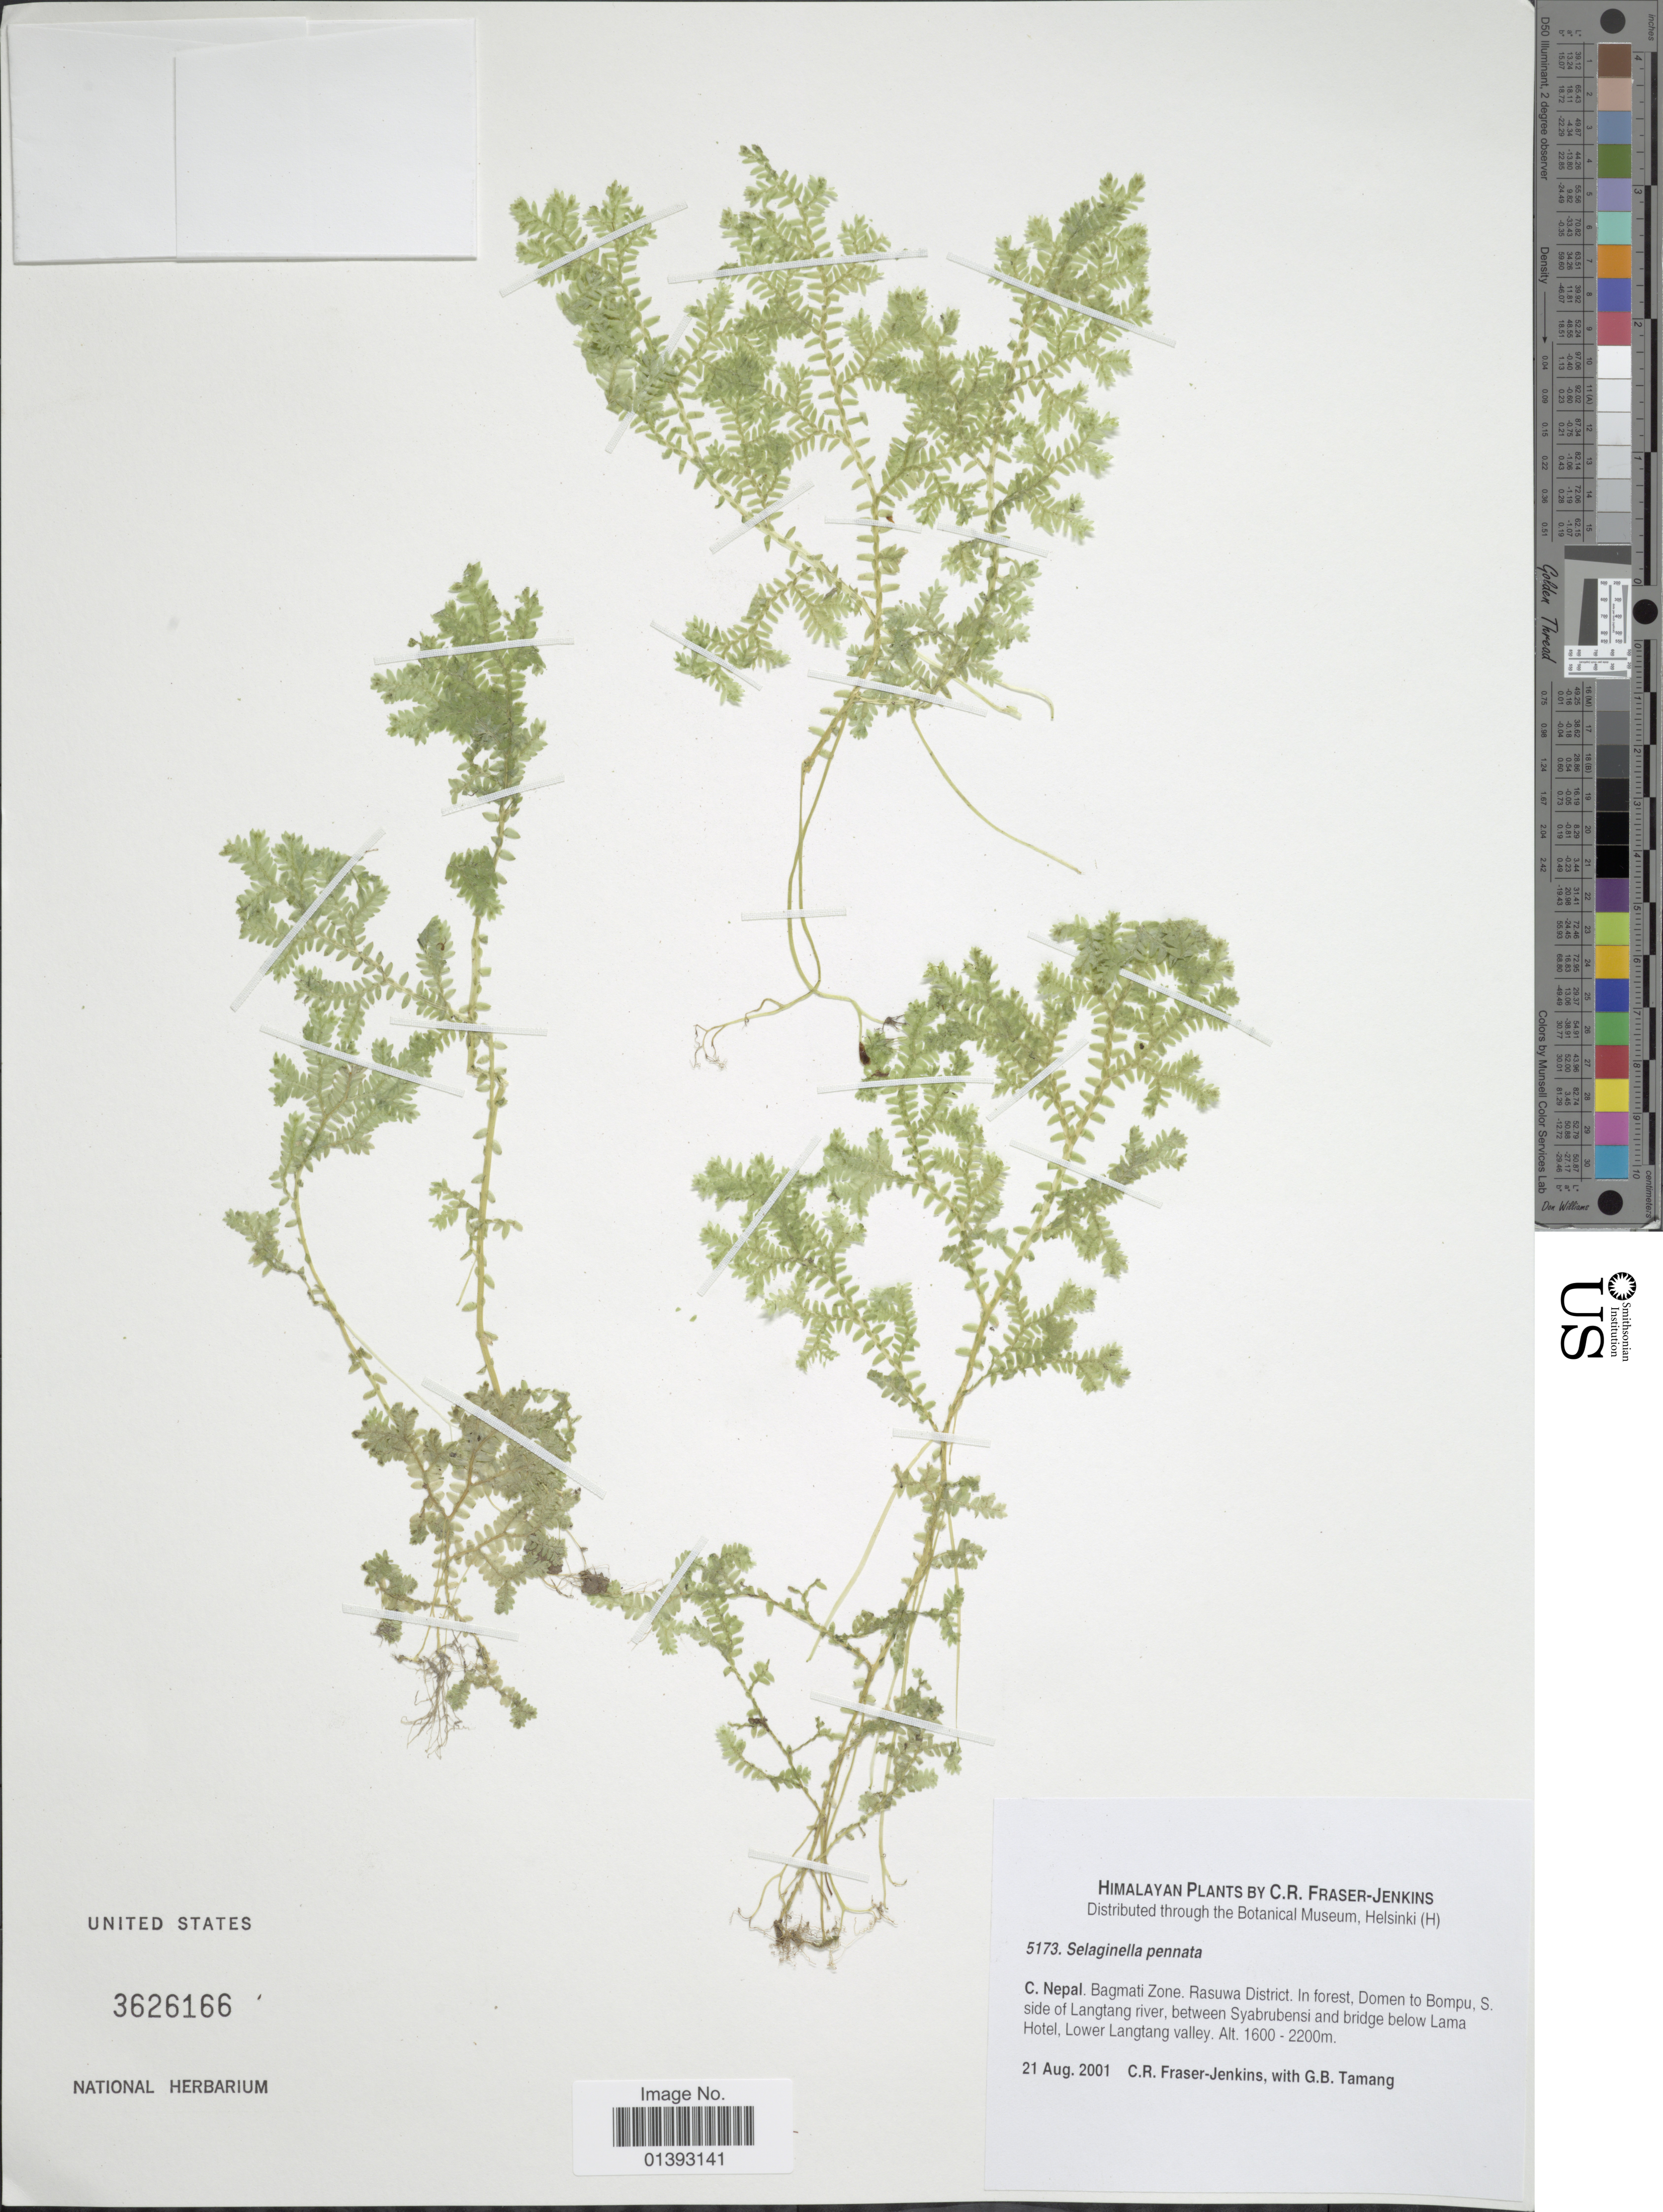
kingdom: Plantae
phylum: Tracheophyta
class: Lycopodiopsida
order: Selaginellales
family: Selaginellaceae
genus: Selaginella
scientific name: Selaginella pennata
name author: (D. Don) Spring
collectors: C. R. Fraser-Jenkins & G. Tamang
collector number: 5173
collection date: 2001-08-21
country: Nepal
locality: C. Nepal, Bagmati Zone, Rasuwa District, in forest, Domen to Bompu, S. side of Langtang River, between Syabrubensi and bridge below Lama Hotel, lower Langtang Valley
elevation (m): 1600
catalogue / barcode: US 3626166